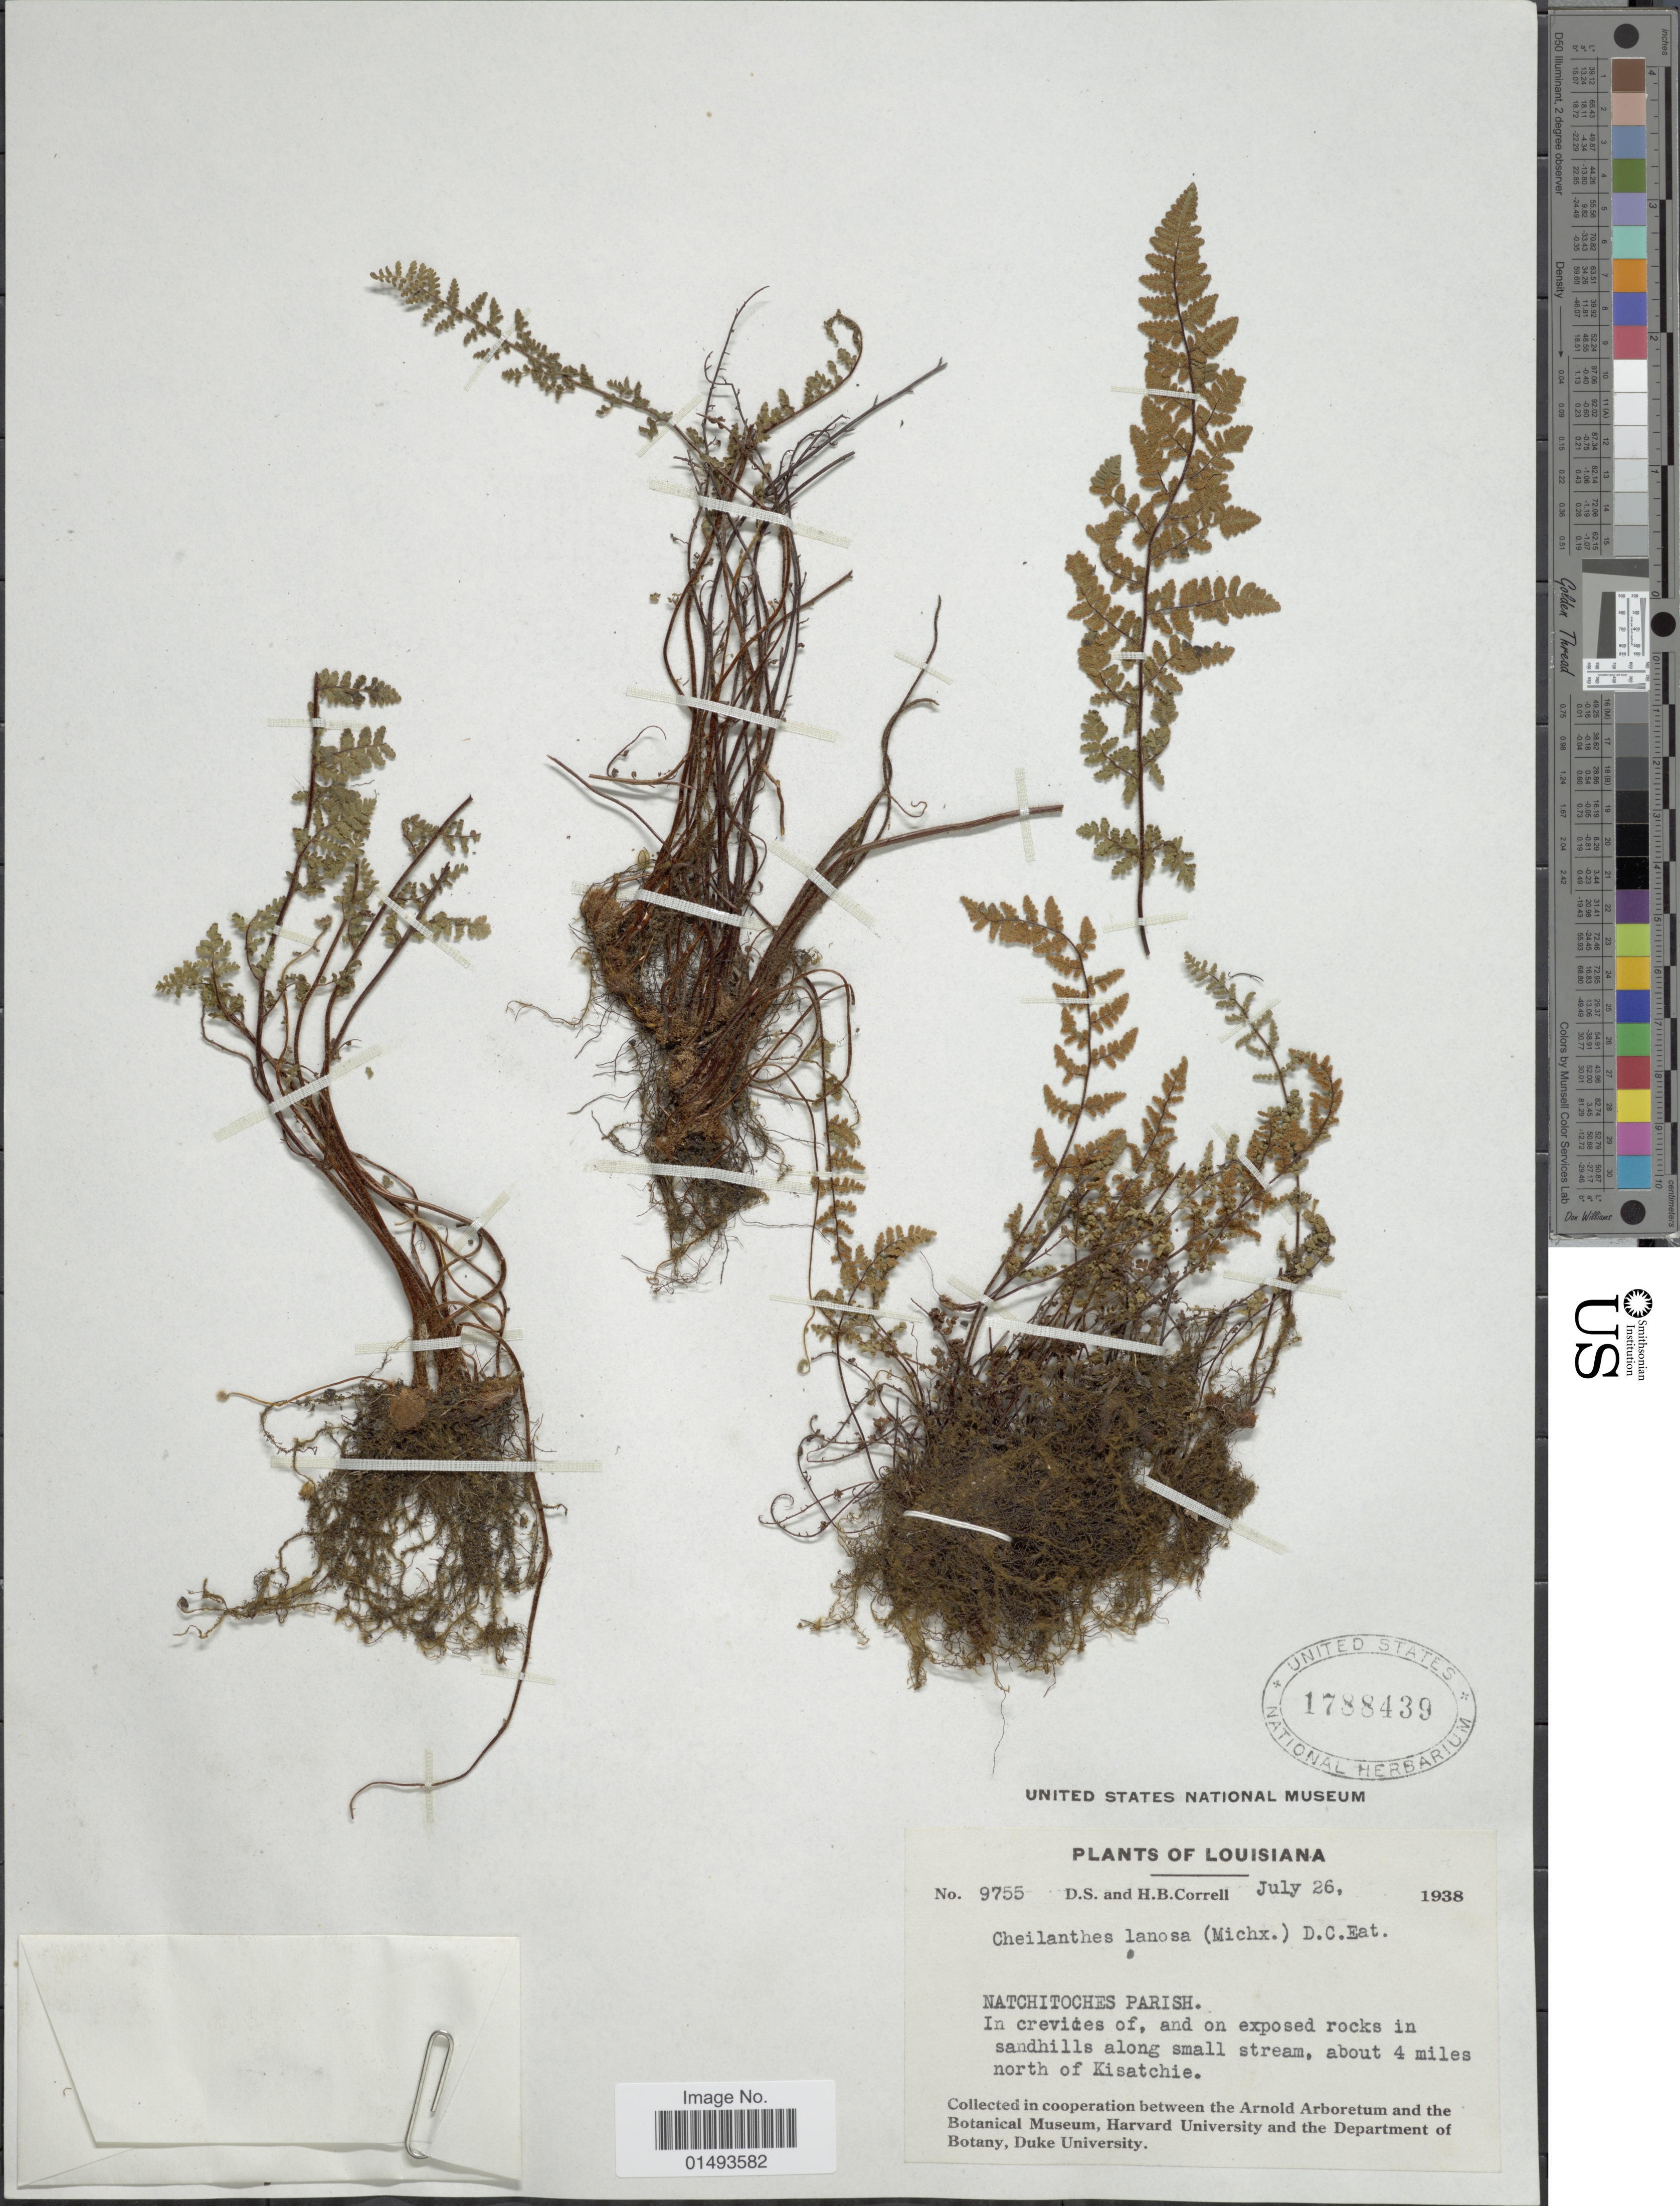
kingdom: Plantae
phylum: Tracheophyta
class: Polypodiopsida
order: Polypodiales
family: Pteridaceae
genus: Myriopteris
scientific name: Myriopteris lanosa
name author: (Michx.) Grusz & Windham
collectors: D. S. Correll & H. Correll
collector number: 9755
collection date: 1938-07-26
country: United States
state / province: Louisiana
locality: Plants of Louisiana, Natchitiches parish, in crevices of, and on exposed rocks in sandhills along small stream, about 4 miles north of Kisatchie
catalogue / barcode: US 1788439